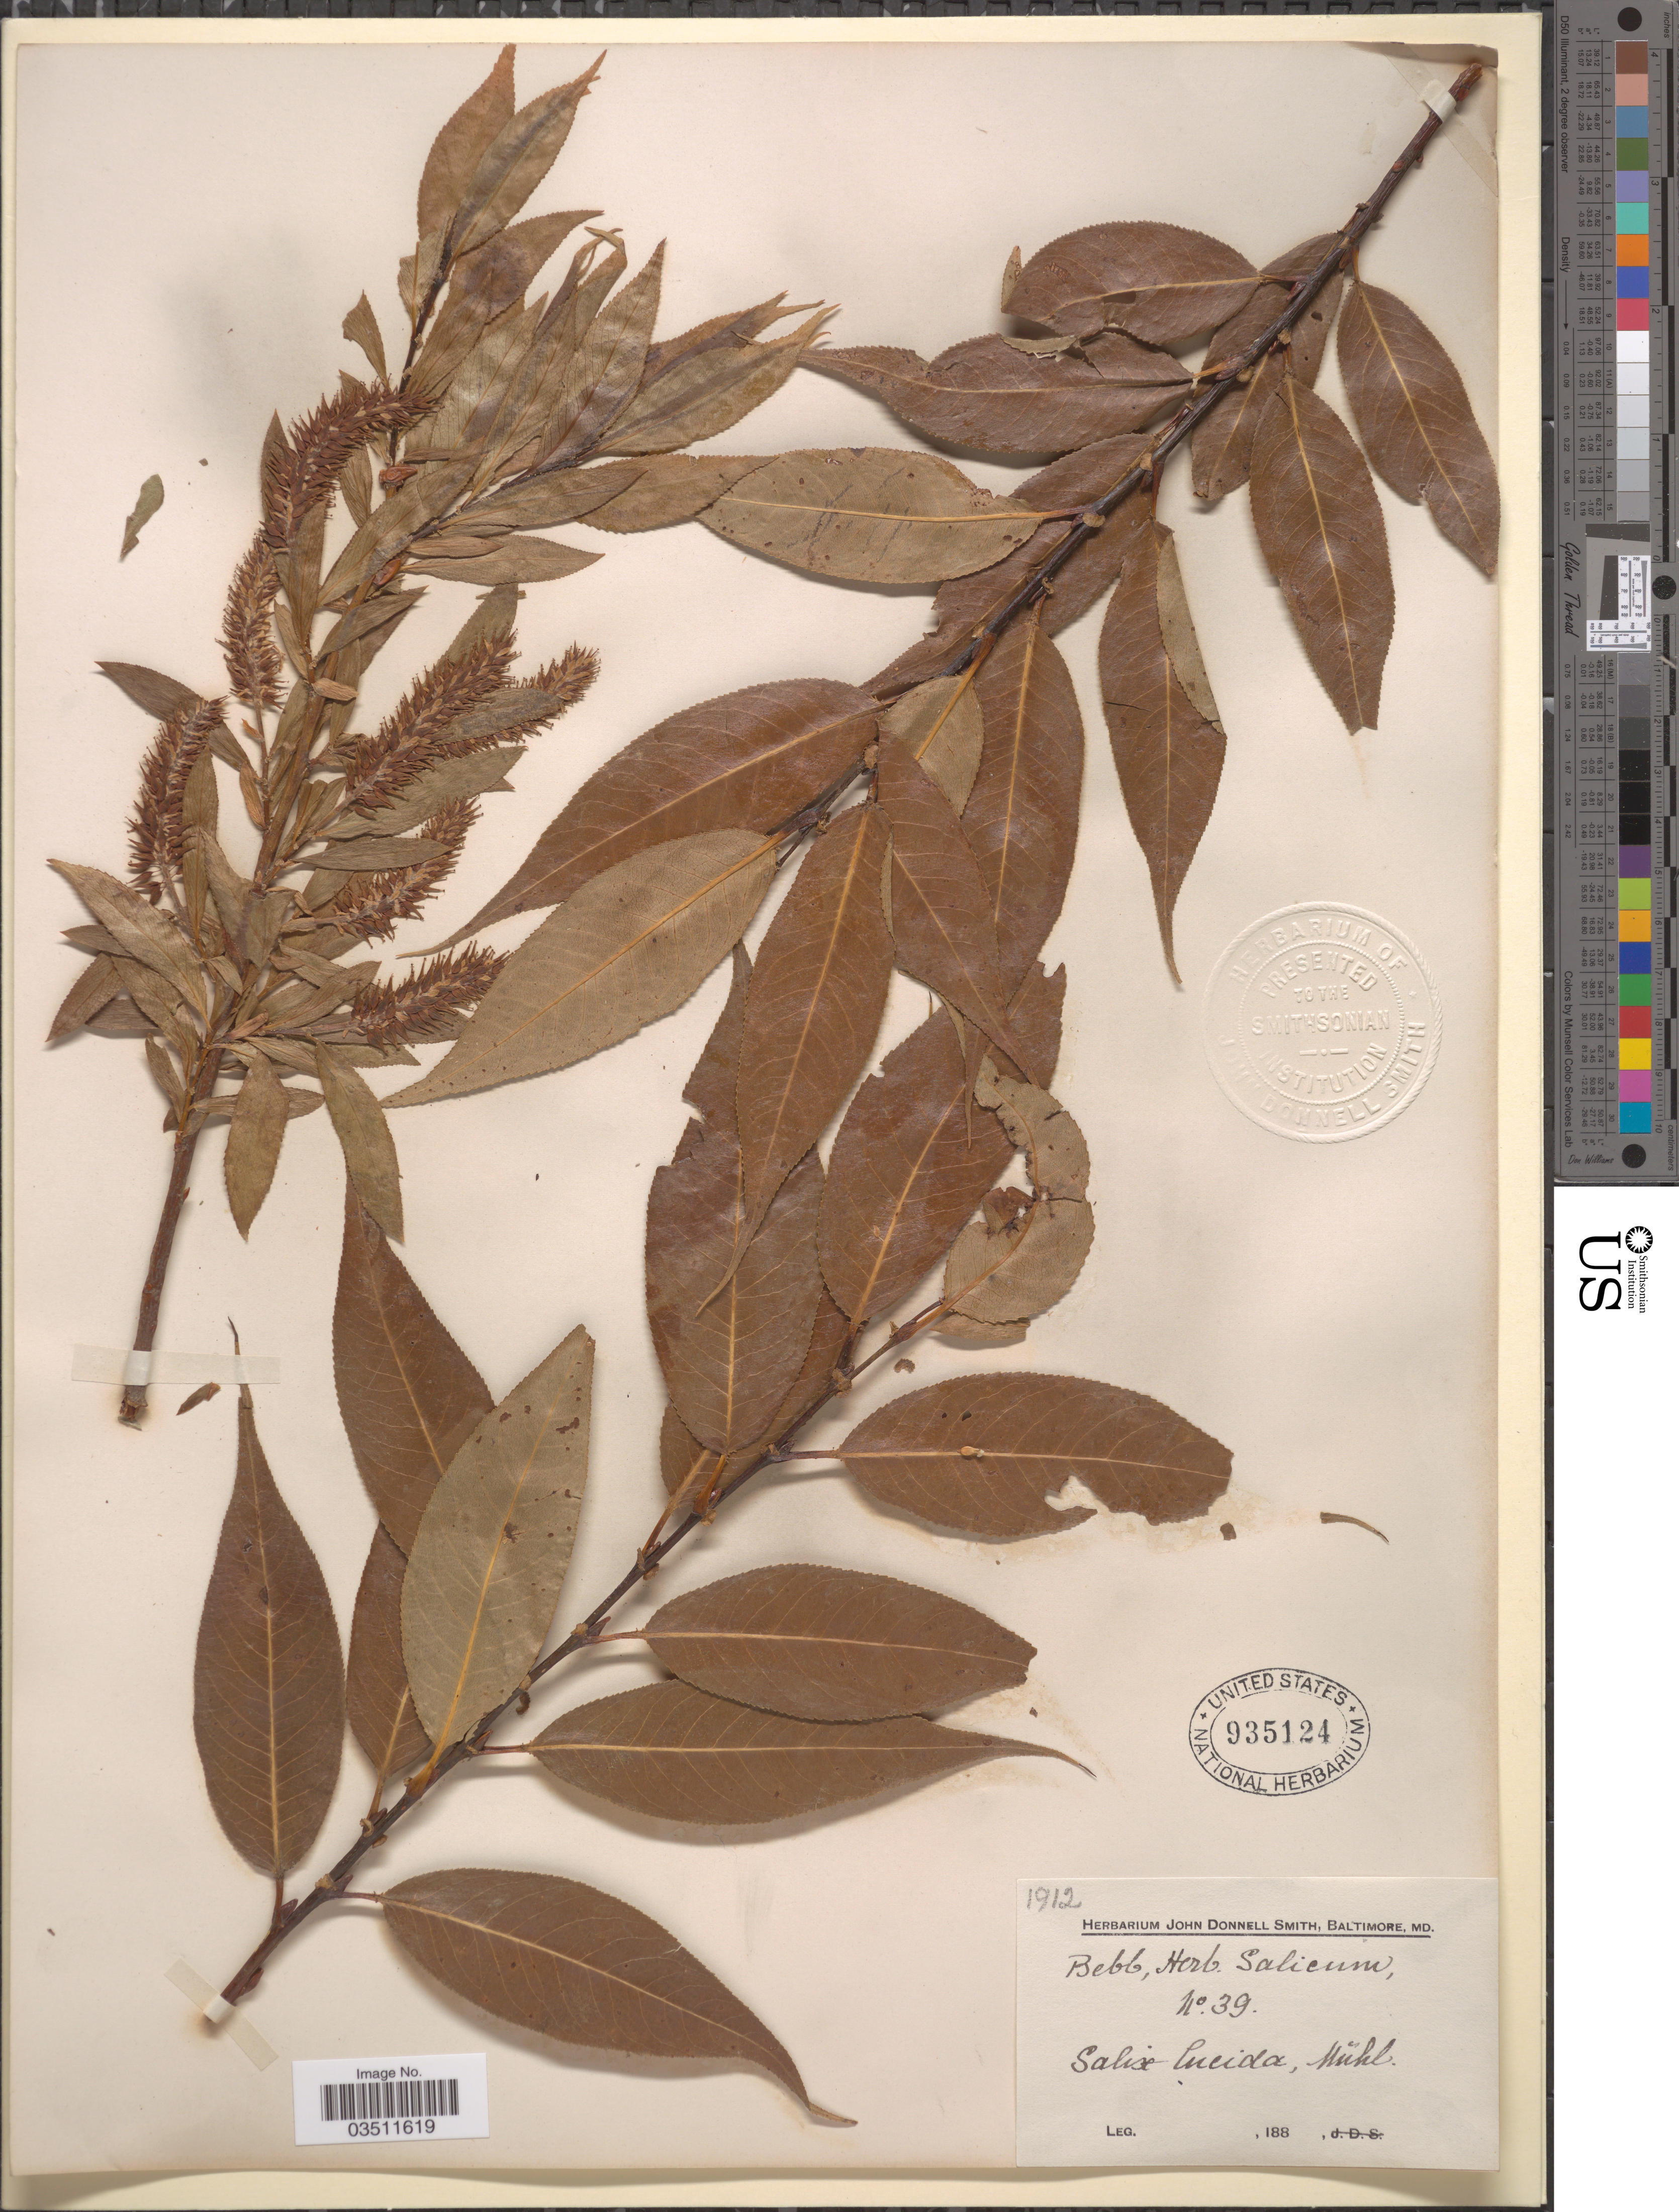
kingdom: Plantae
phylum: Tracheophyta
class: Magnoliopsida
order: Malpighiales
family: Salicaceae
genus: Salix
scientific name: Salix lucida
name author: Muhl.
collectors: -. Bebb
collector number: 39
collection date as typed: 188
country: United States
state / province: Maryland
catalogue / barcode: US 935124